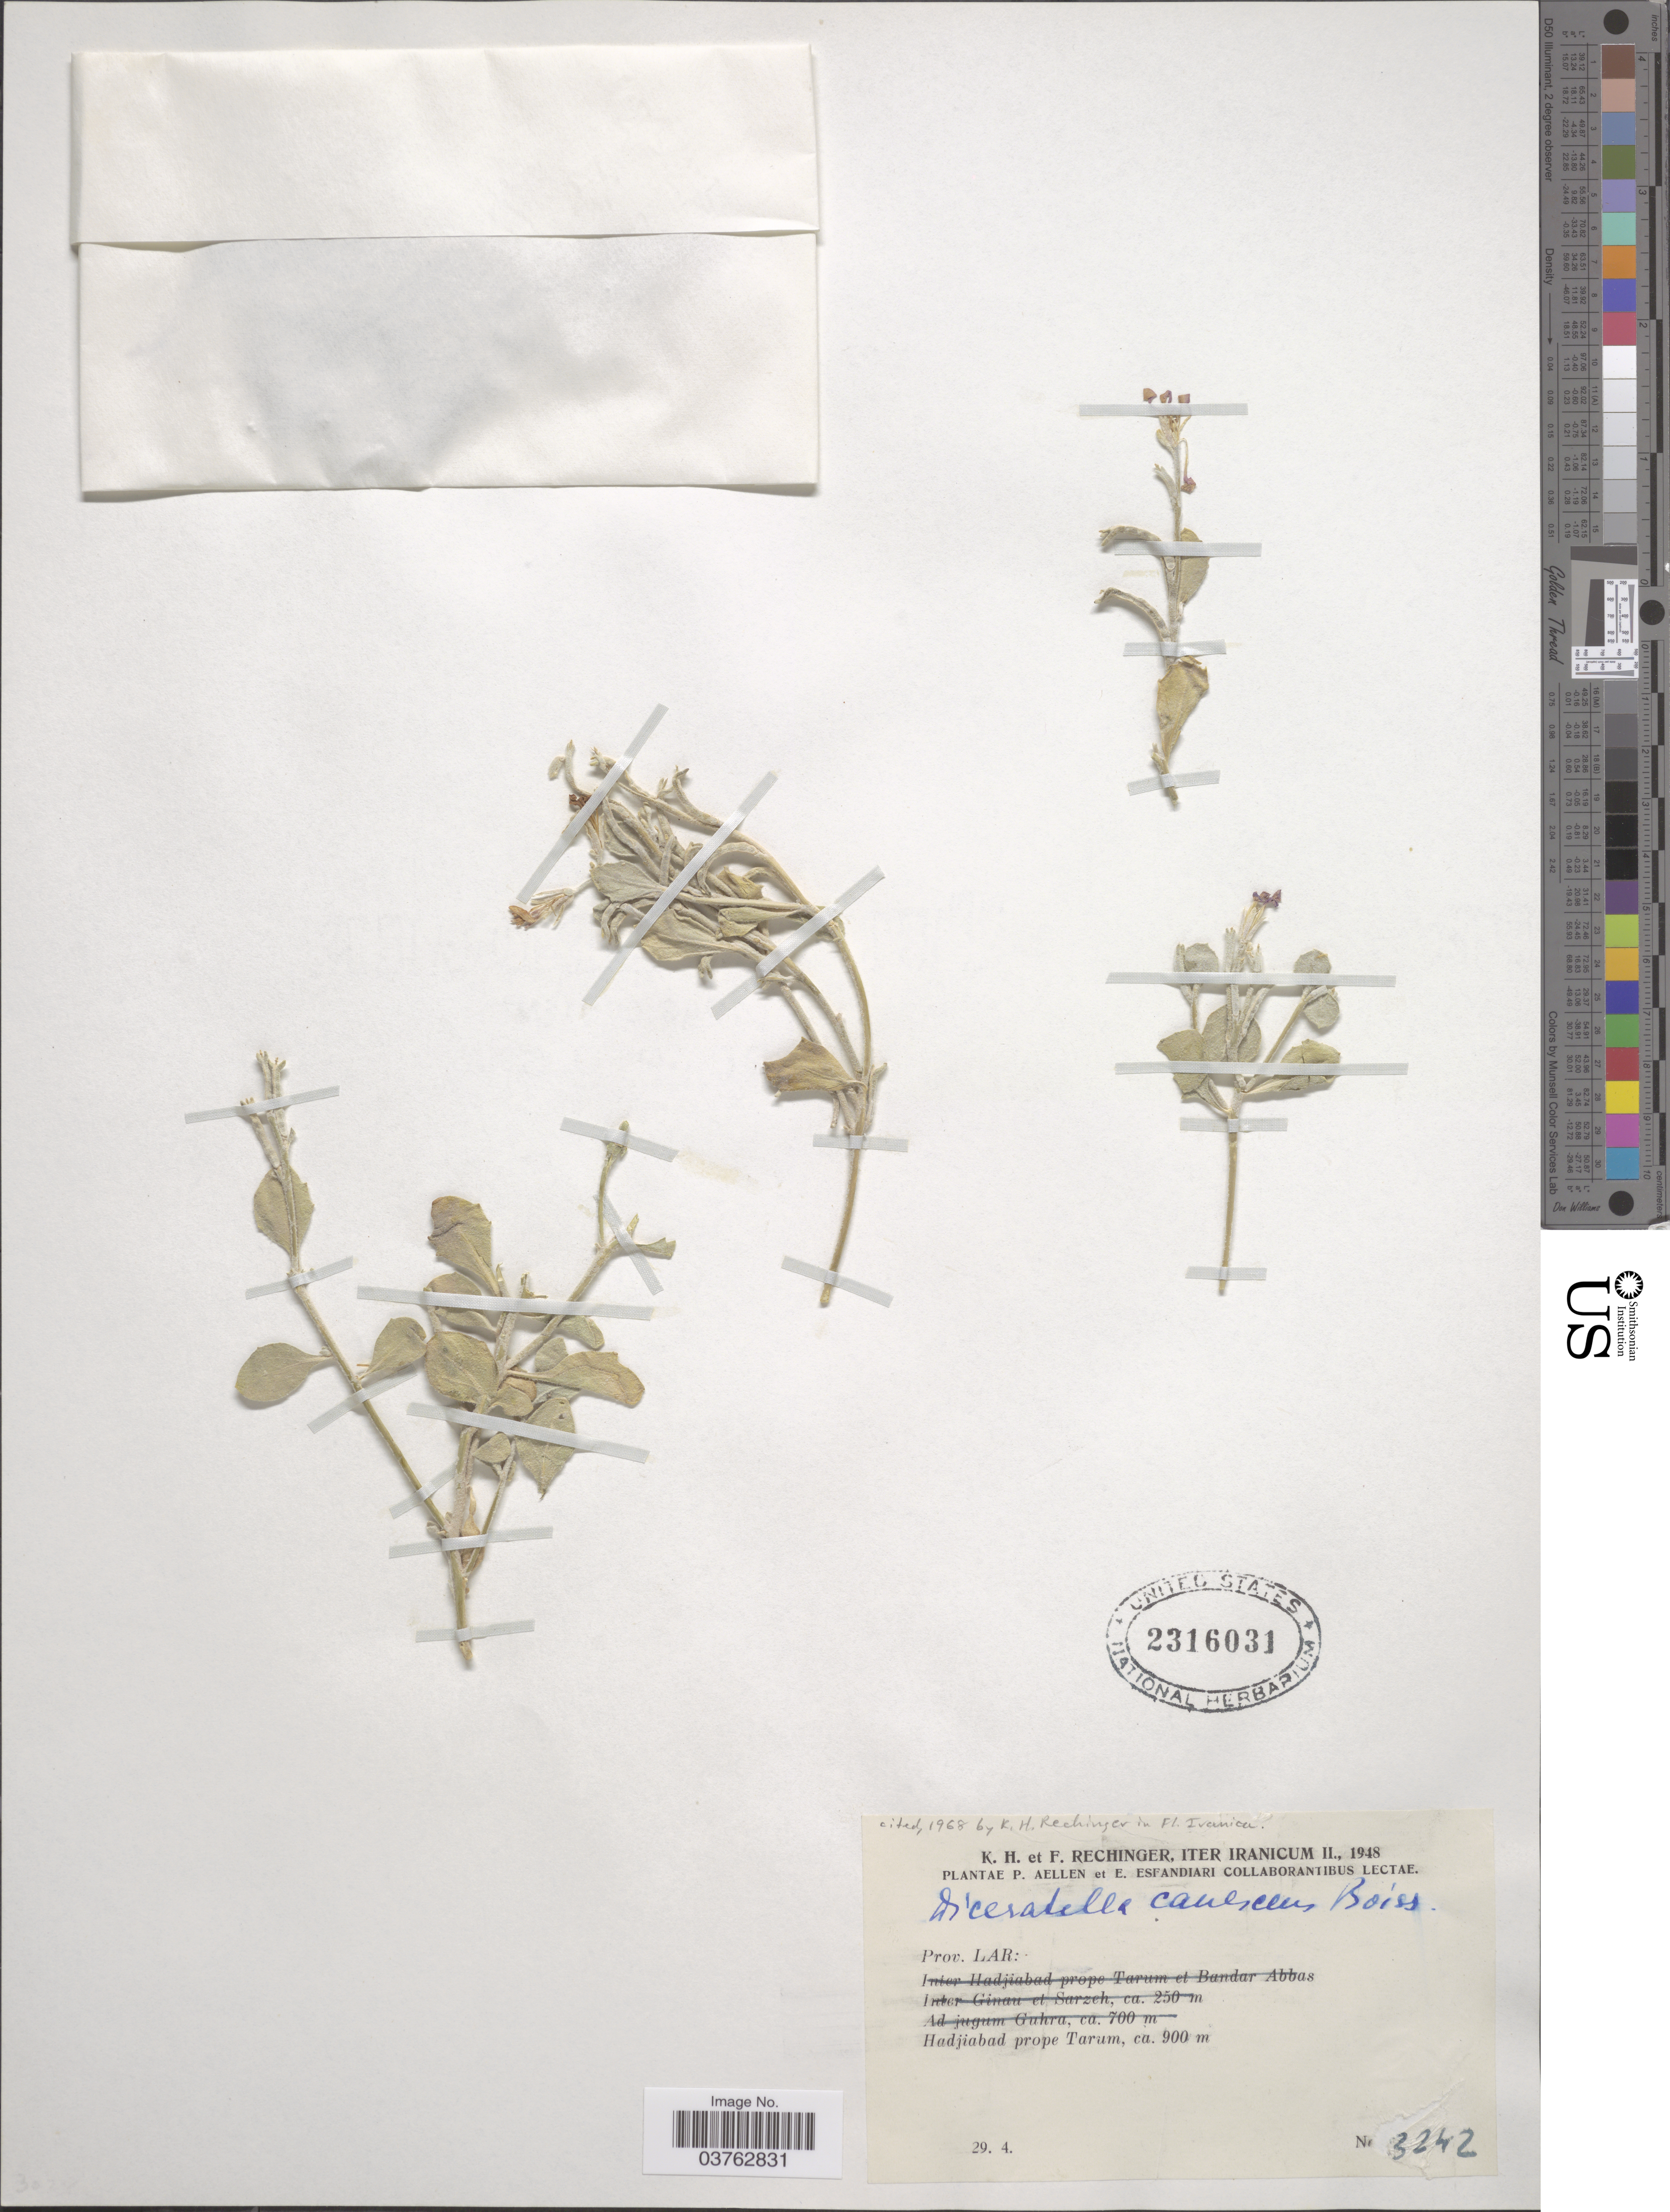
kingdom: Plantae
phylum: Tracheophyta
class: Magnoliopsida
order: Brassicales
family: Brassicaceae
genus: Diceratella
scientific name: Diceratella canescens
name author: (C.A. Mey.) Boiss.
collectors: K. H. Rechinger & F. Rechinger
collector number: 3242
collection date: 1948-04-29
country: Iran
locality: Prov. Lar: Hadjiabad prope Tarum.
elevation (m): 900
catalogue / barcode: US 2316031